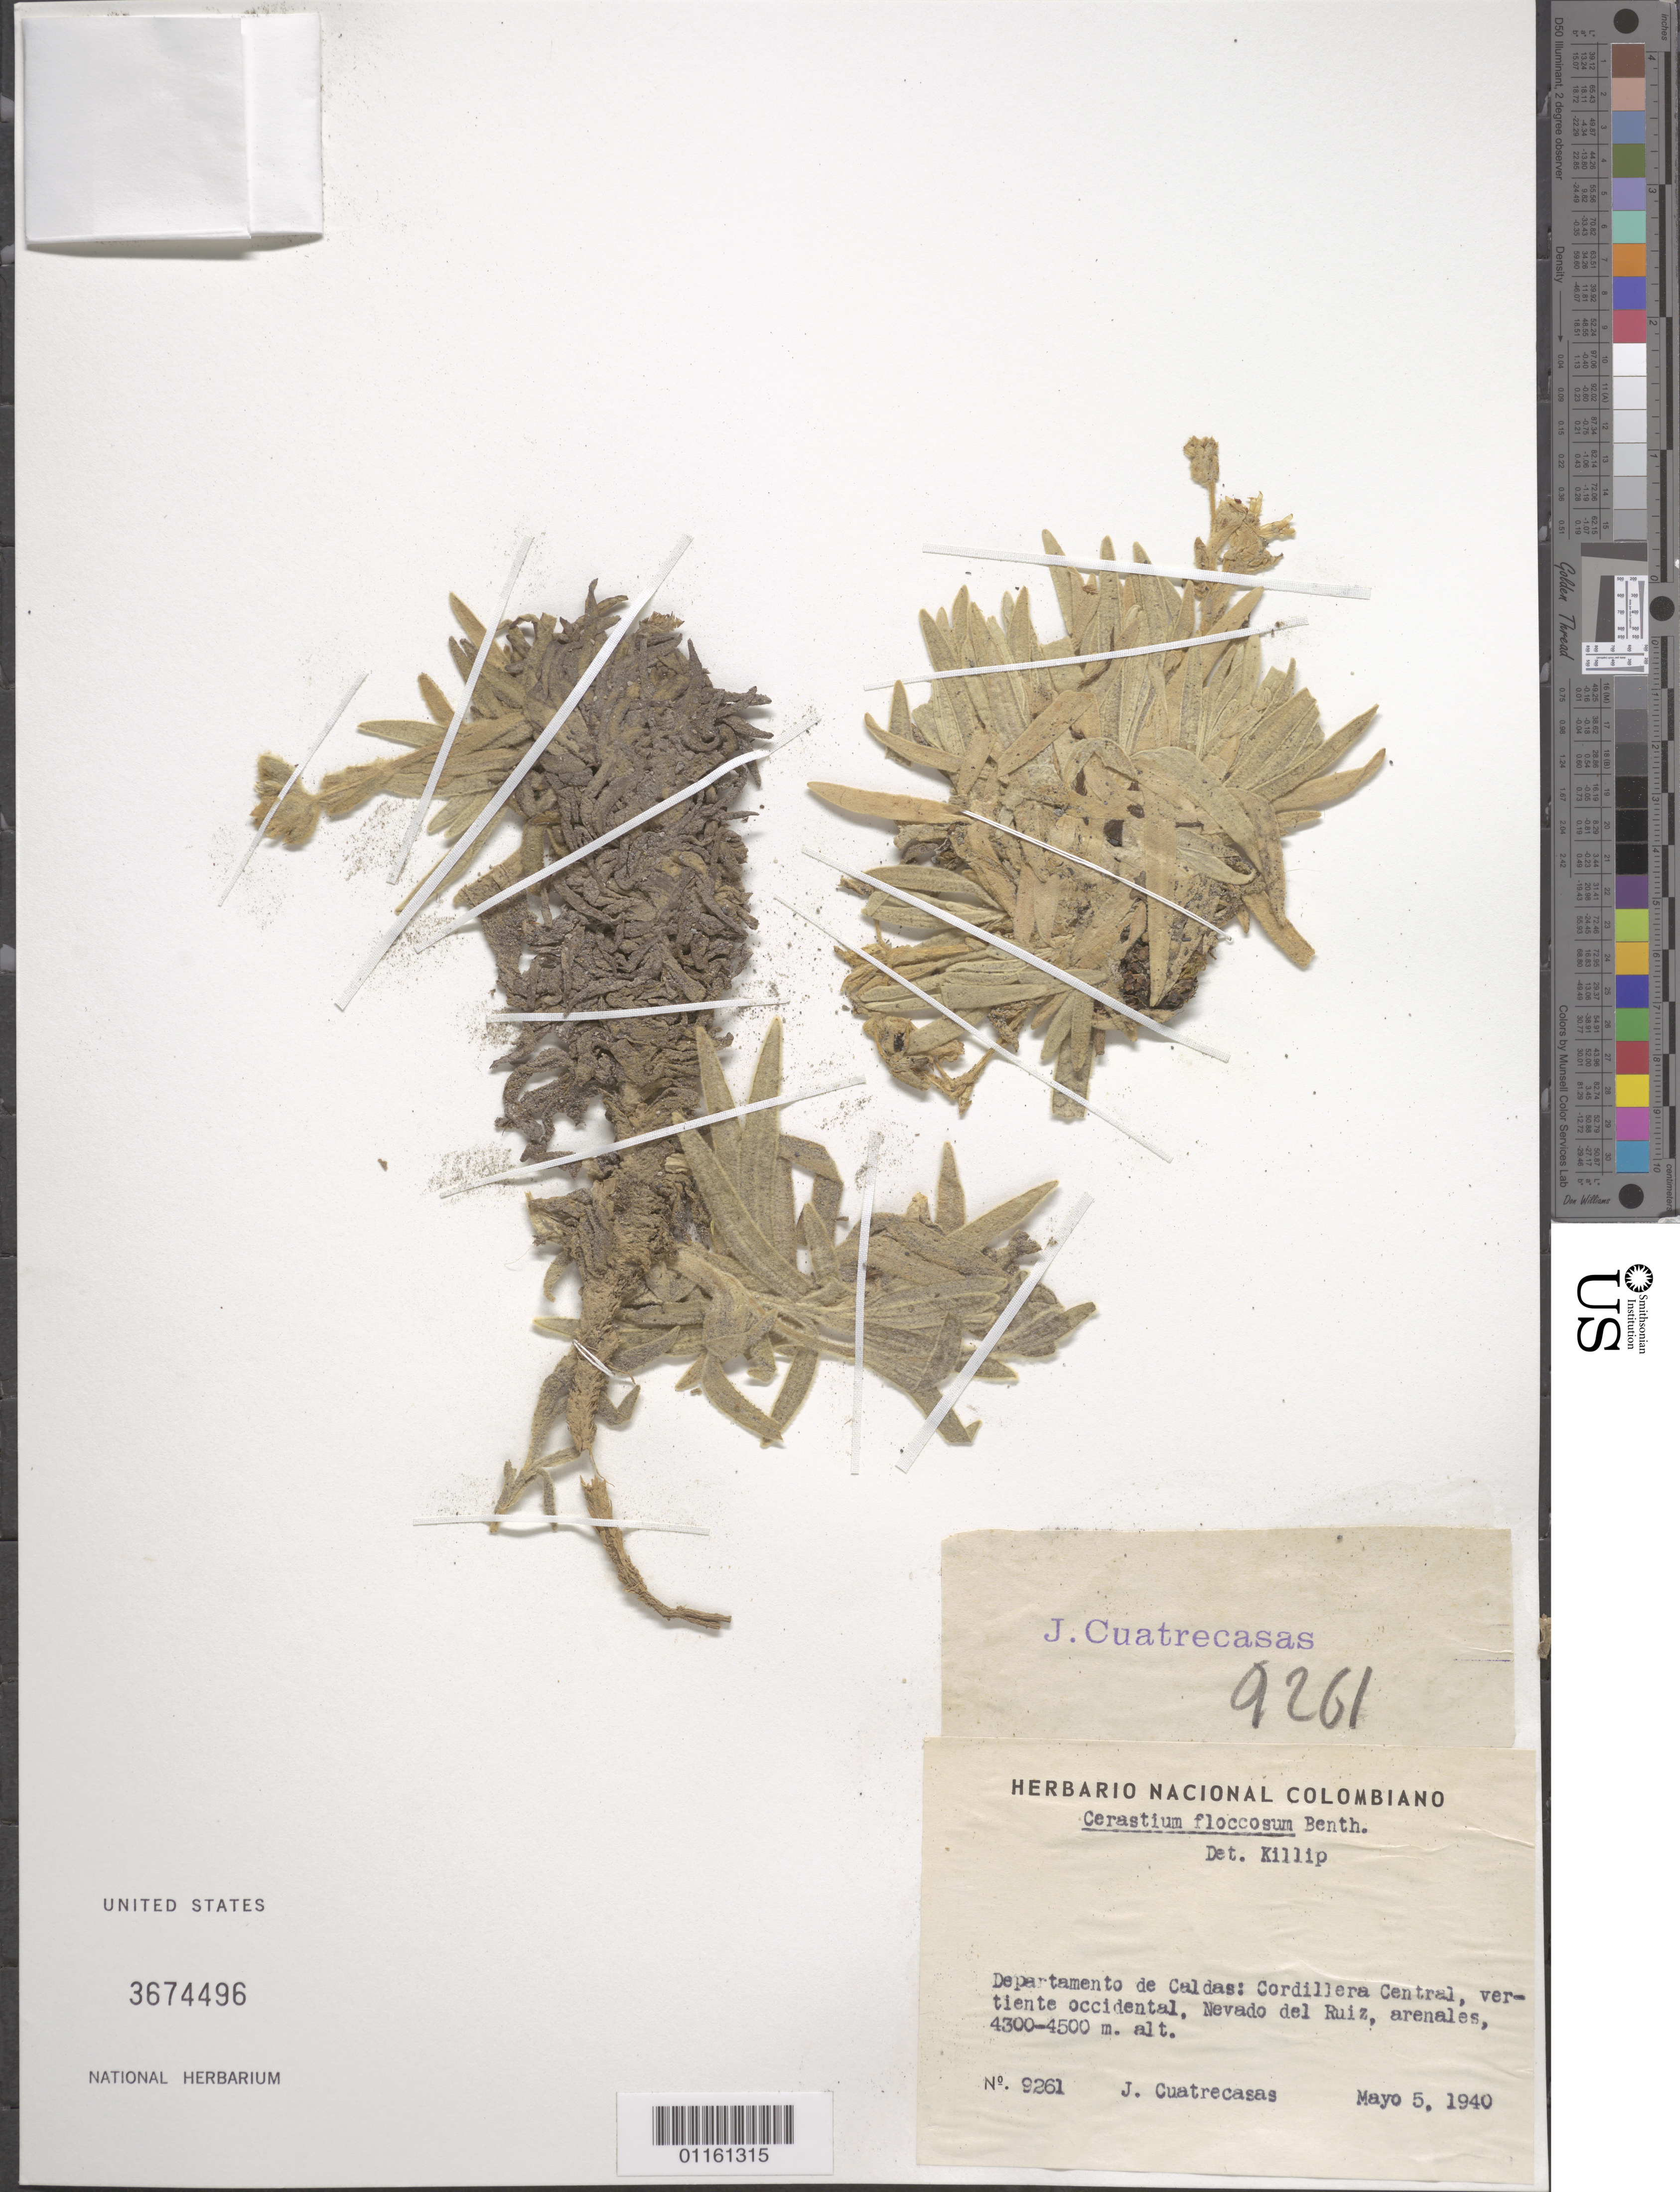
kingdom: Plantae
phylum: Tracheophyta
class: Magnoliopsida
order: Caryophyllales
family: Caryophyllaceae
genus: Cerastium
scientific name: Cerastium floccosum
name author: Benth.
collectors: J. Cuatrecasas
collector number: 9261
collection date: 1940-05-05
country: Colombia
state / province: Caldas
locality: Cordillera Central, vertiente occidental, Nevado del Ruiz, arenales.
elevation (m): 4300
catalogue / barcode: US 3674496